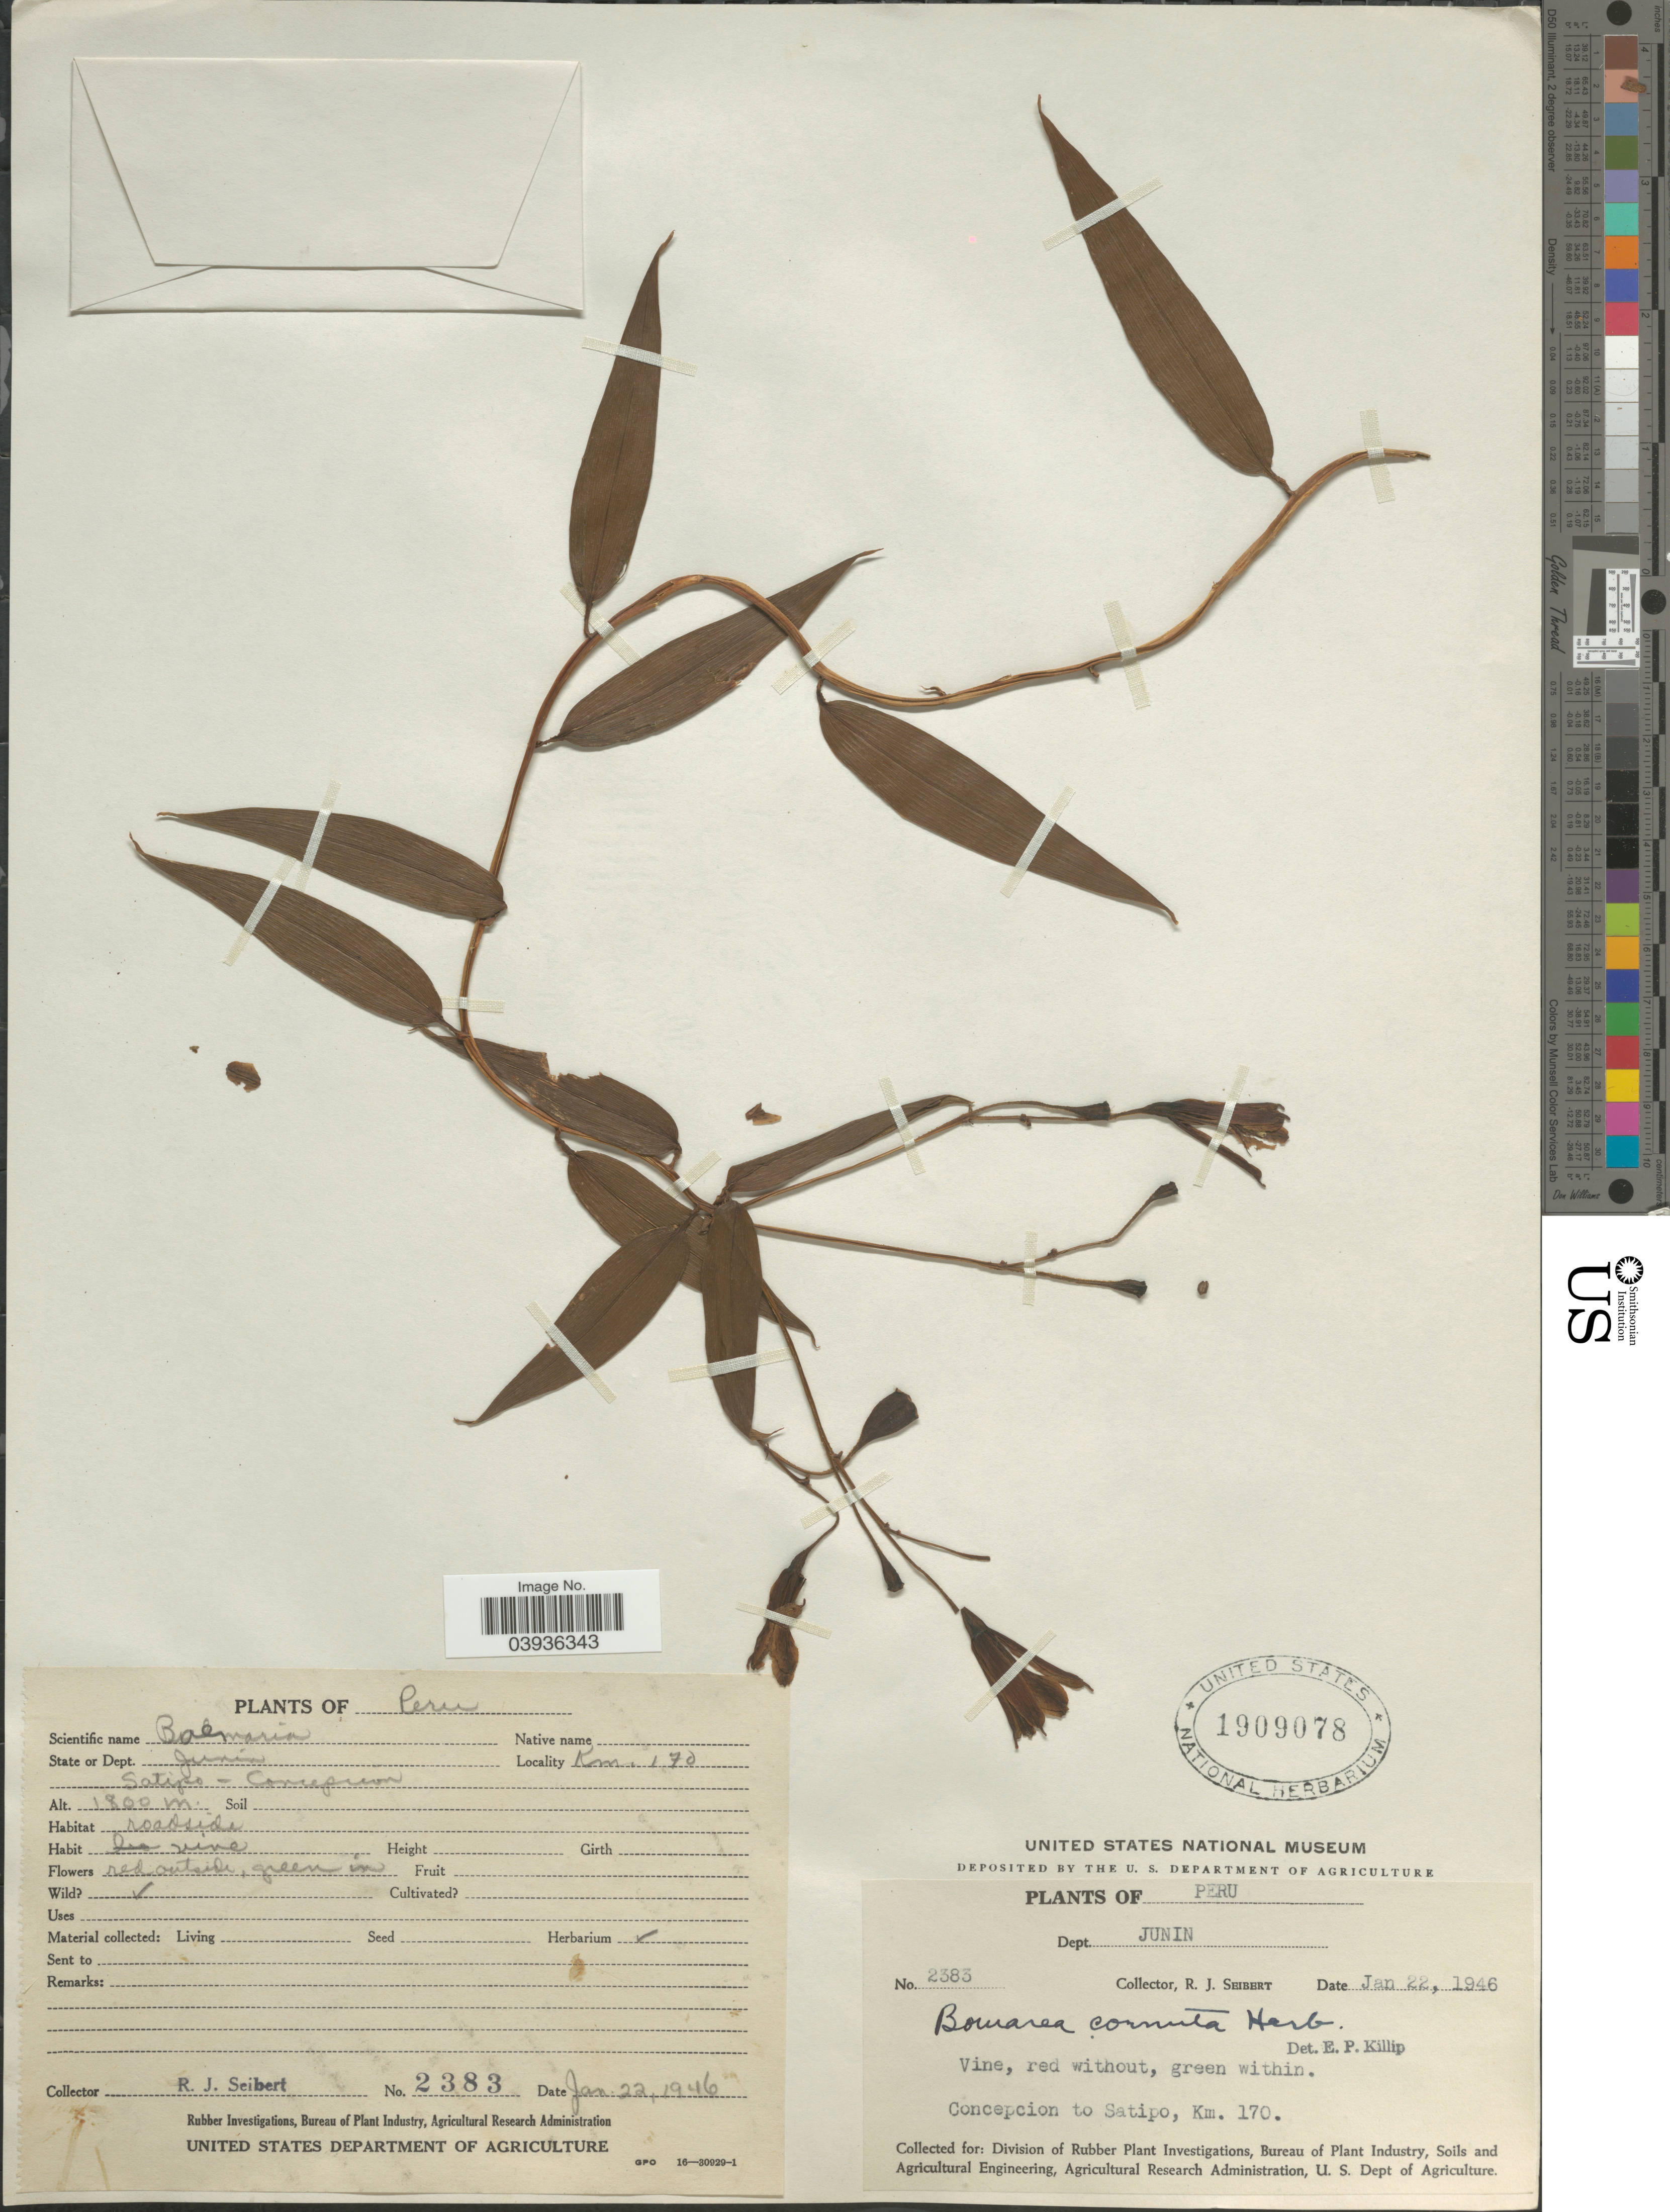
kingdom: Plantae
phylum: Tracheophyta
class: Liliopsida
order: Liliales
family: Alstroemeriaceae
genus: Bomarea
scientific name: Bomarea cornuta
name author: Herb.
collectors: R. J. Seibert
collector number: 2383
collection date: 1946-01-22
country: Peru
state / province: Junín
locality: Concepcion to Satipo, Km. 170.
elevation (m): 1800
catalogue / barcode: US 1909078